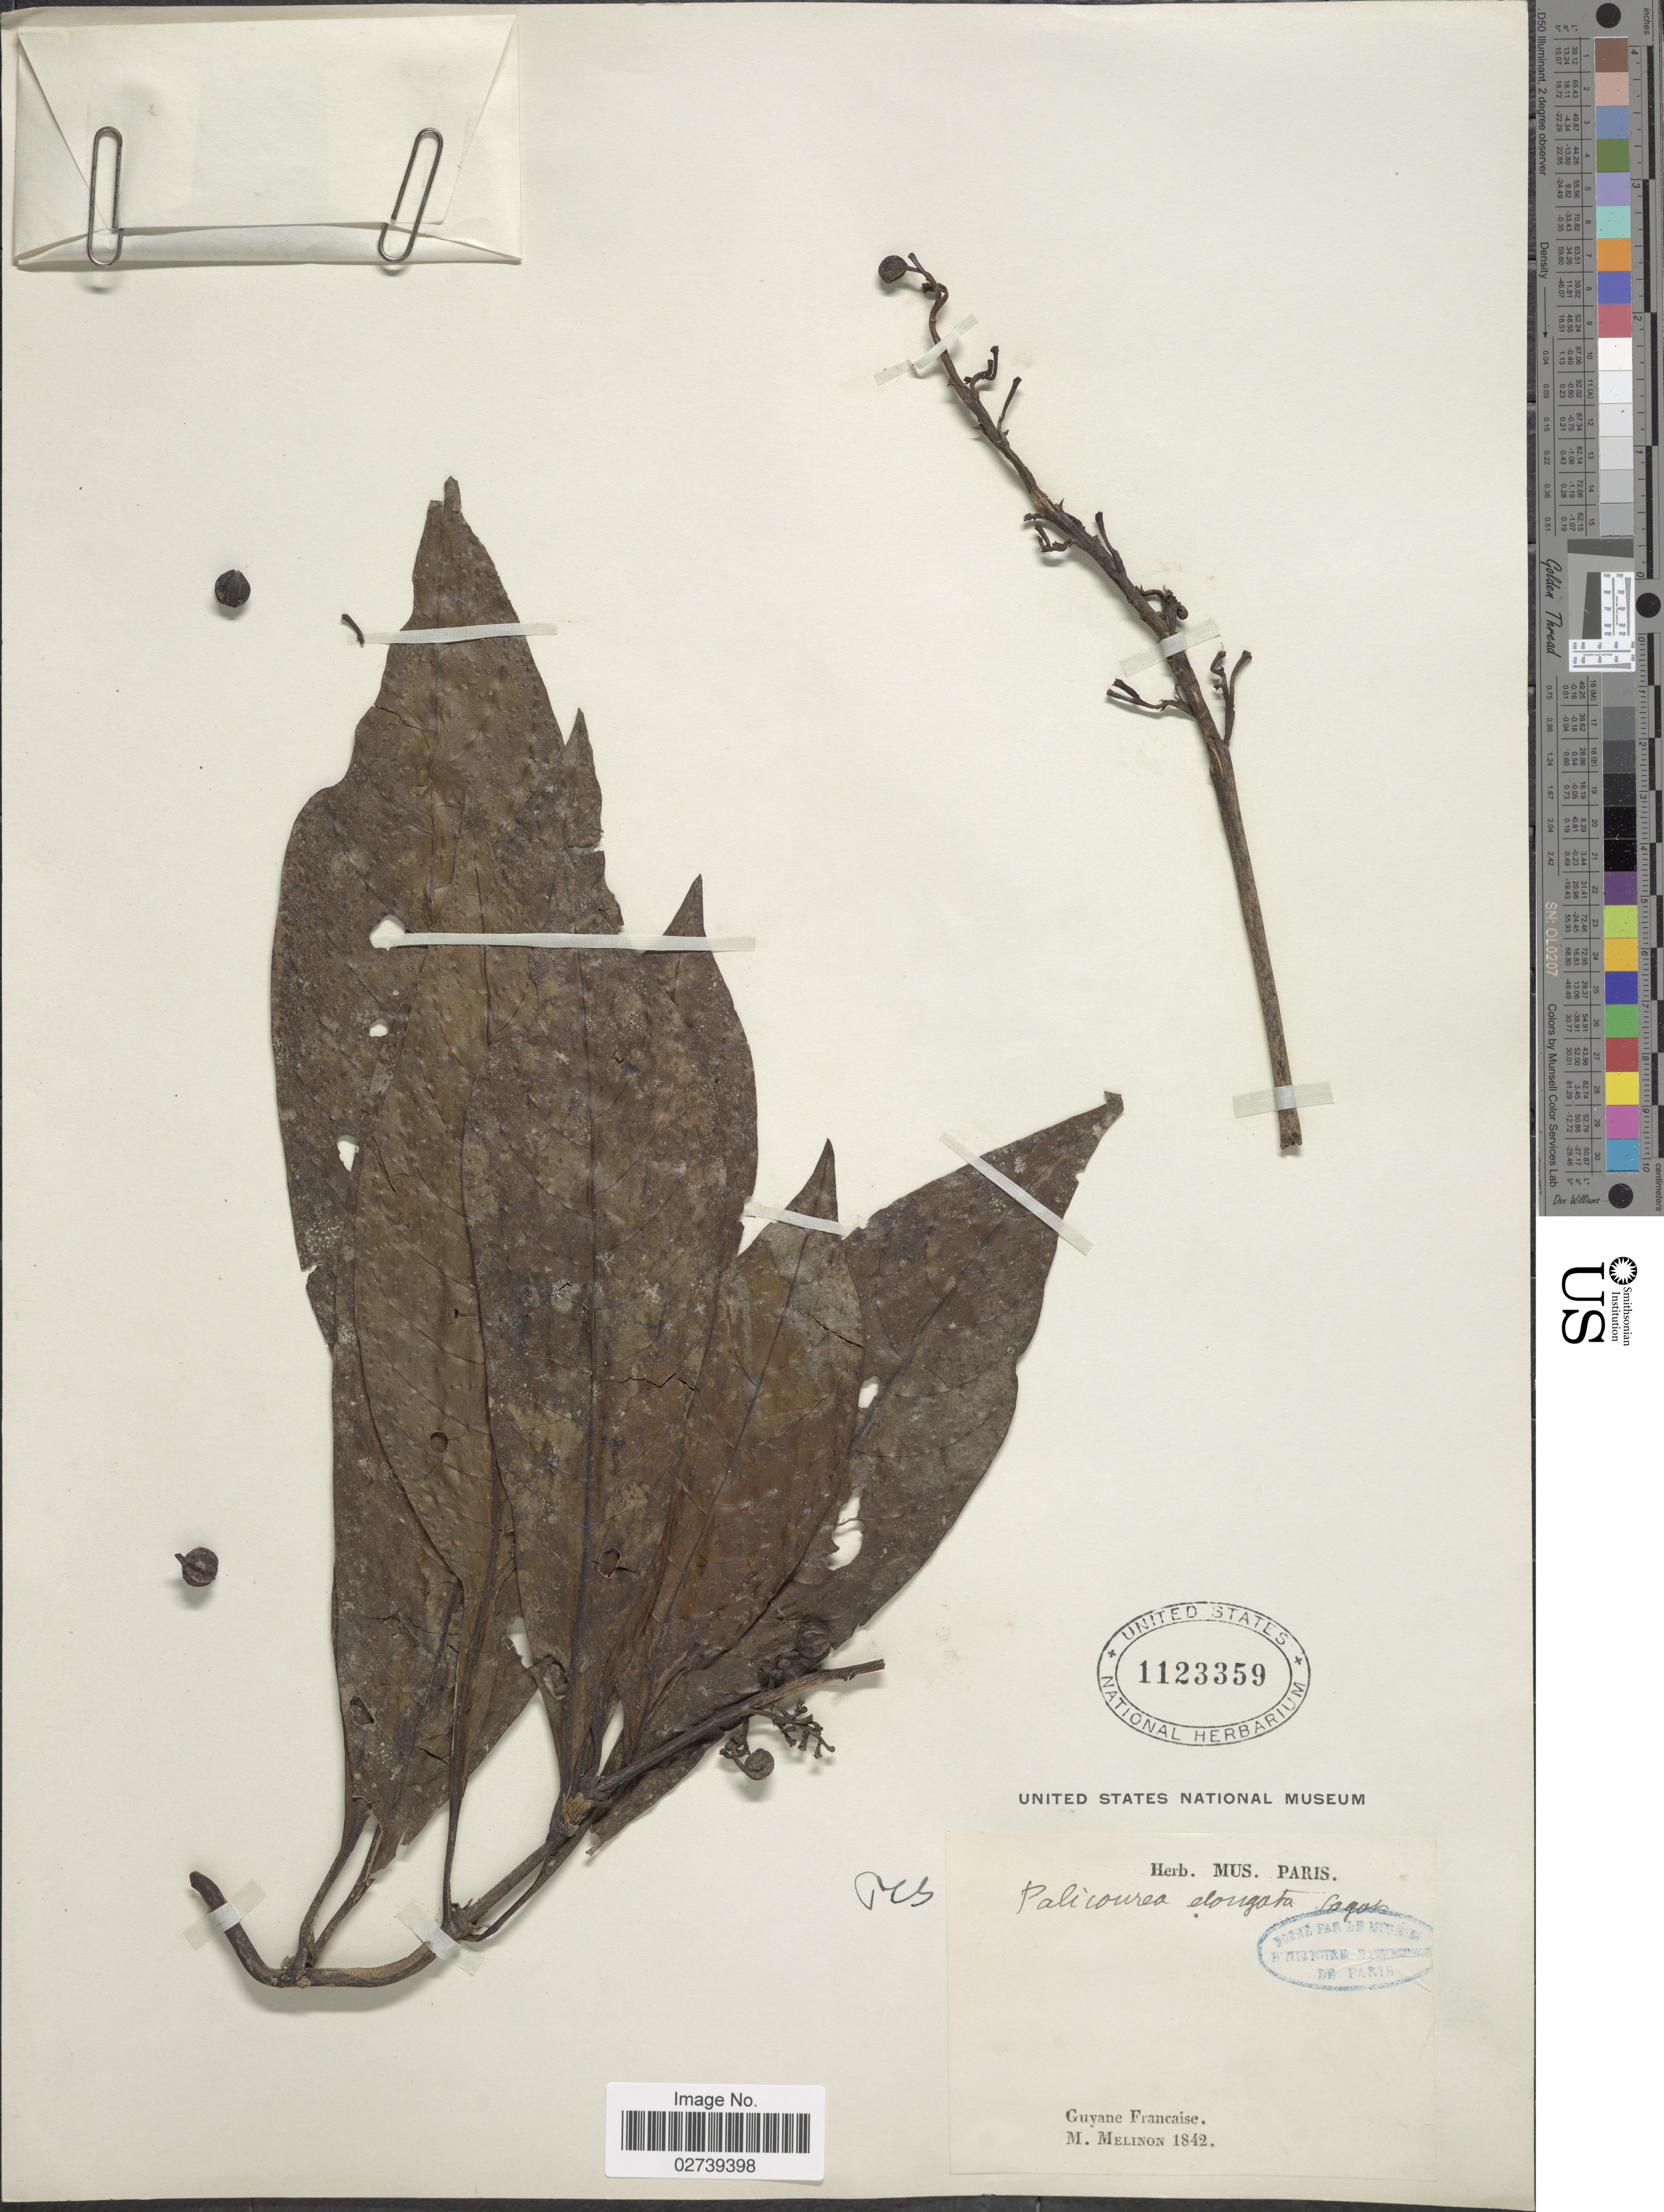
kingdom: Plantae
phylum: Tracheophyta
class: Magnoliopsida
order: Gentianales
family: Rubiaceae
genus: Palicourea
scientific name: Palicourea elongata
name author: Britton & P. Wilson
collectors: M. Melinon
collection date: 1842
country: French Guiana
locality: Guyane Francaise.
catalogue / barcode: US 1123359